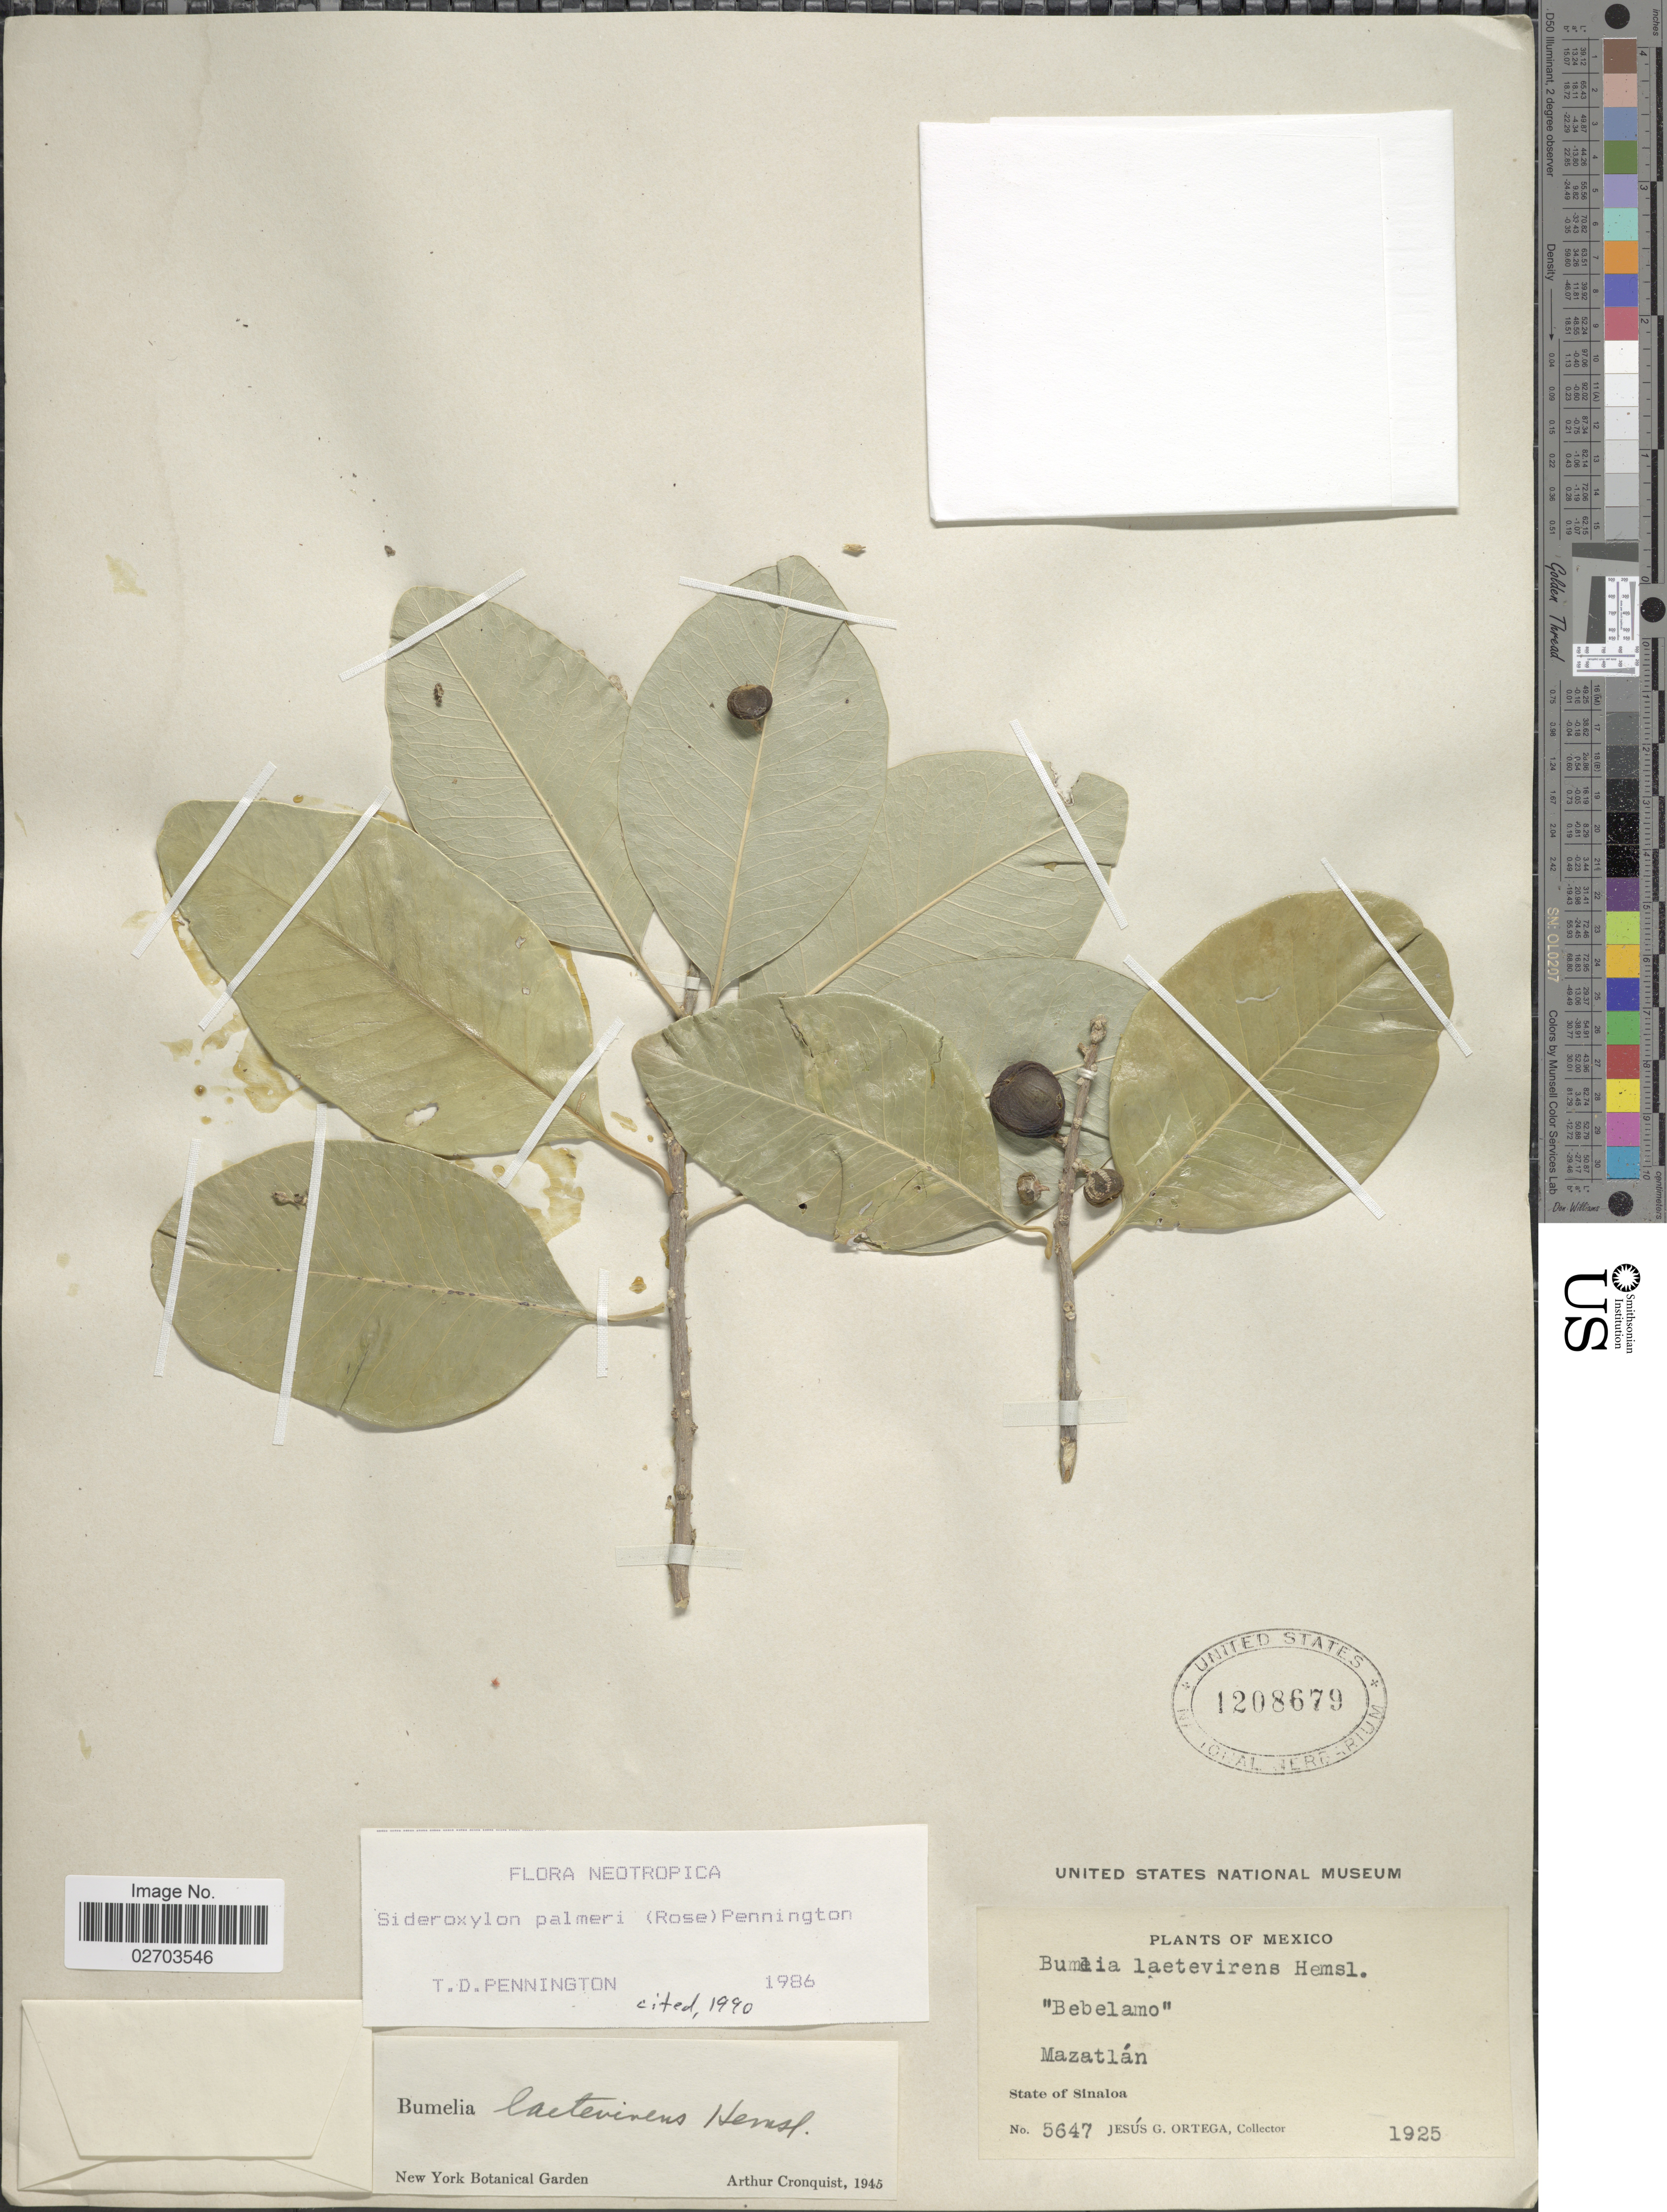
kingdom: Plantae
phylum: Tracheophyta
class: Magnoliopsida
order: Ericales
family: Sapotaceae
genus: Sideroxylon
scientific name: Sideroxylon palmeri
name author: (Rose) T.D. Penn.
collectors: J. Ortega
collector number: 5647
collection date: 1925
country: Mexico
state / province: Sinaloa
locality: Mazatlan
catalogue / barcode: US 1208679